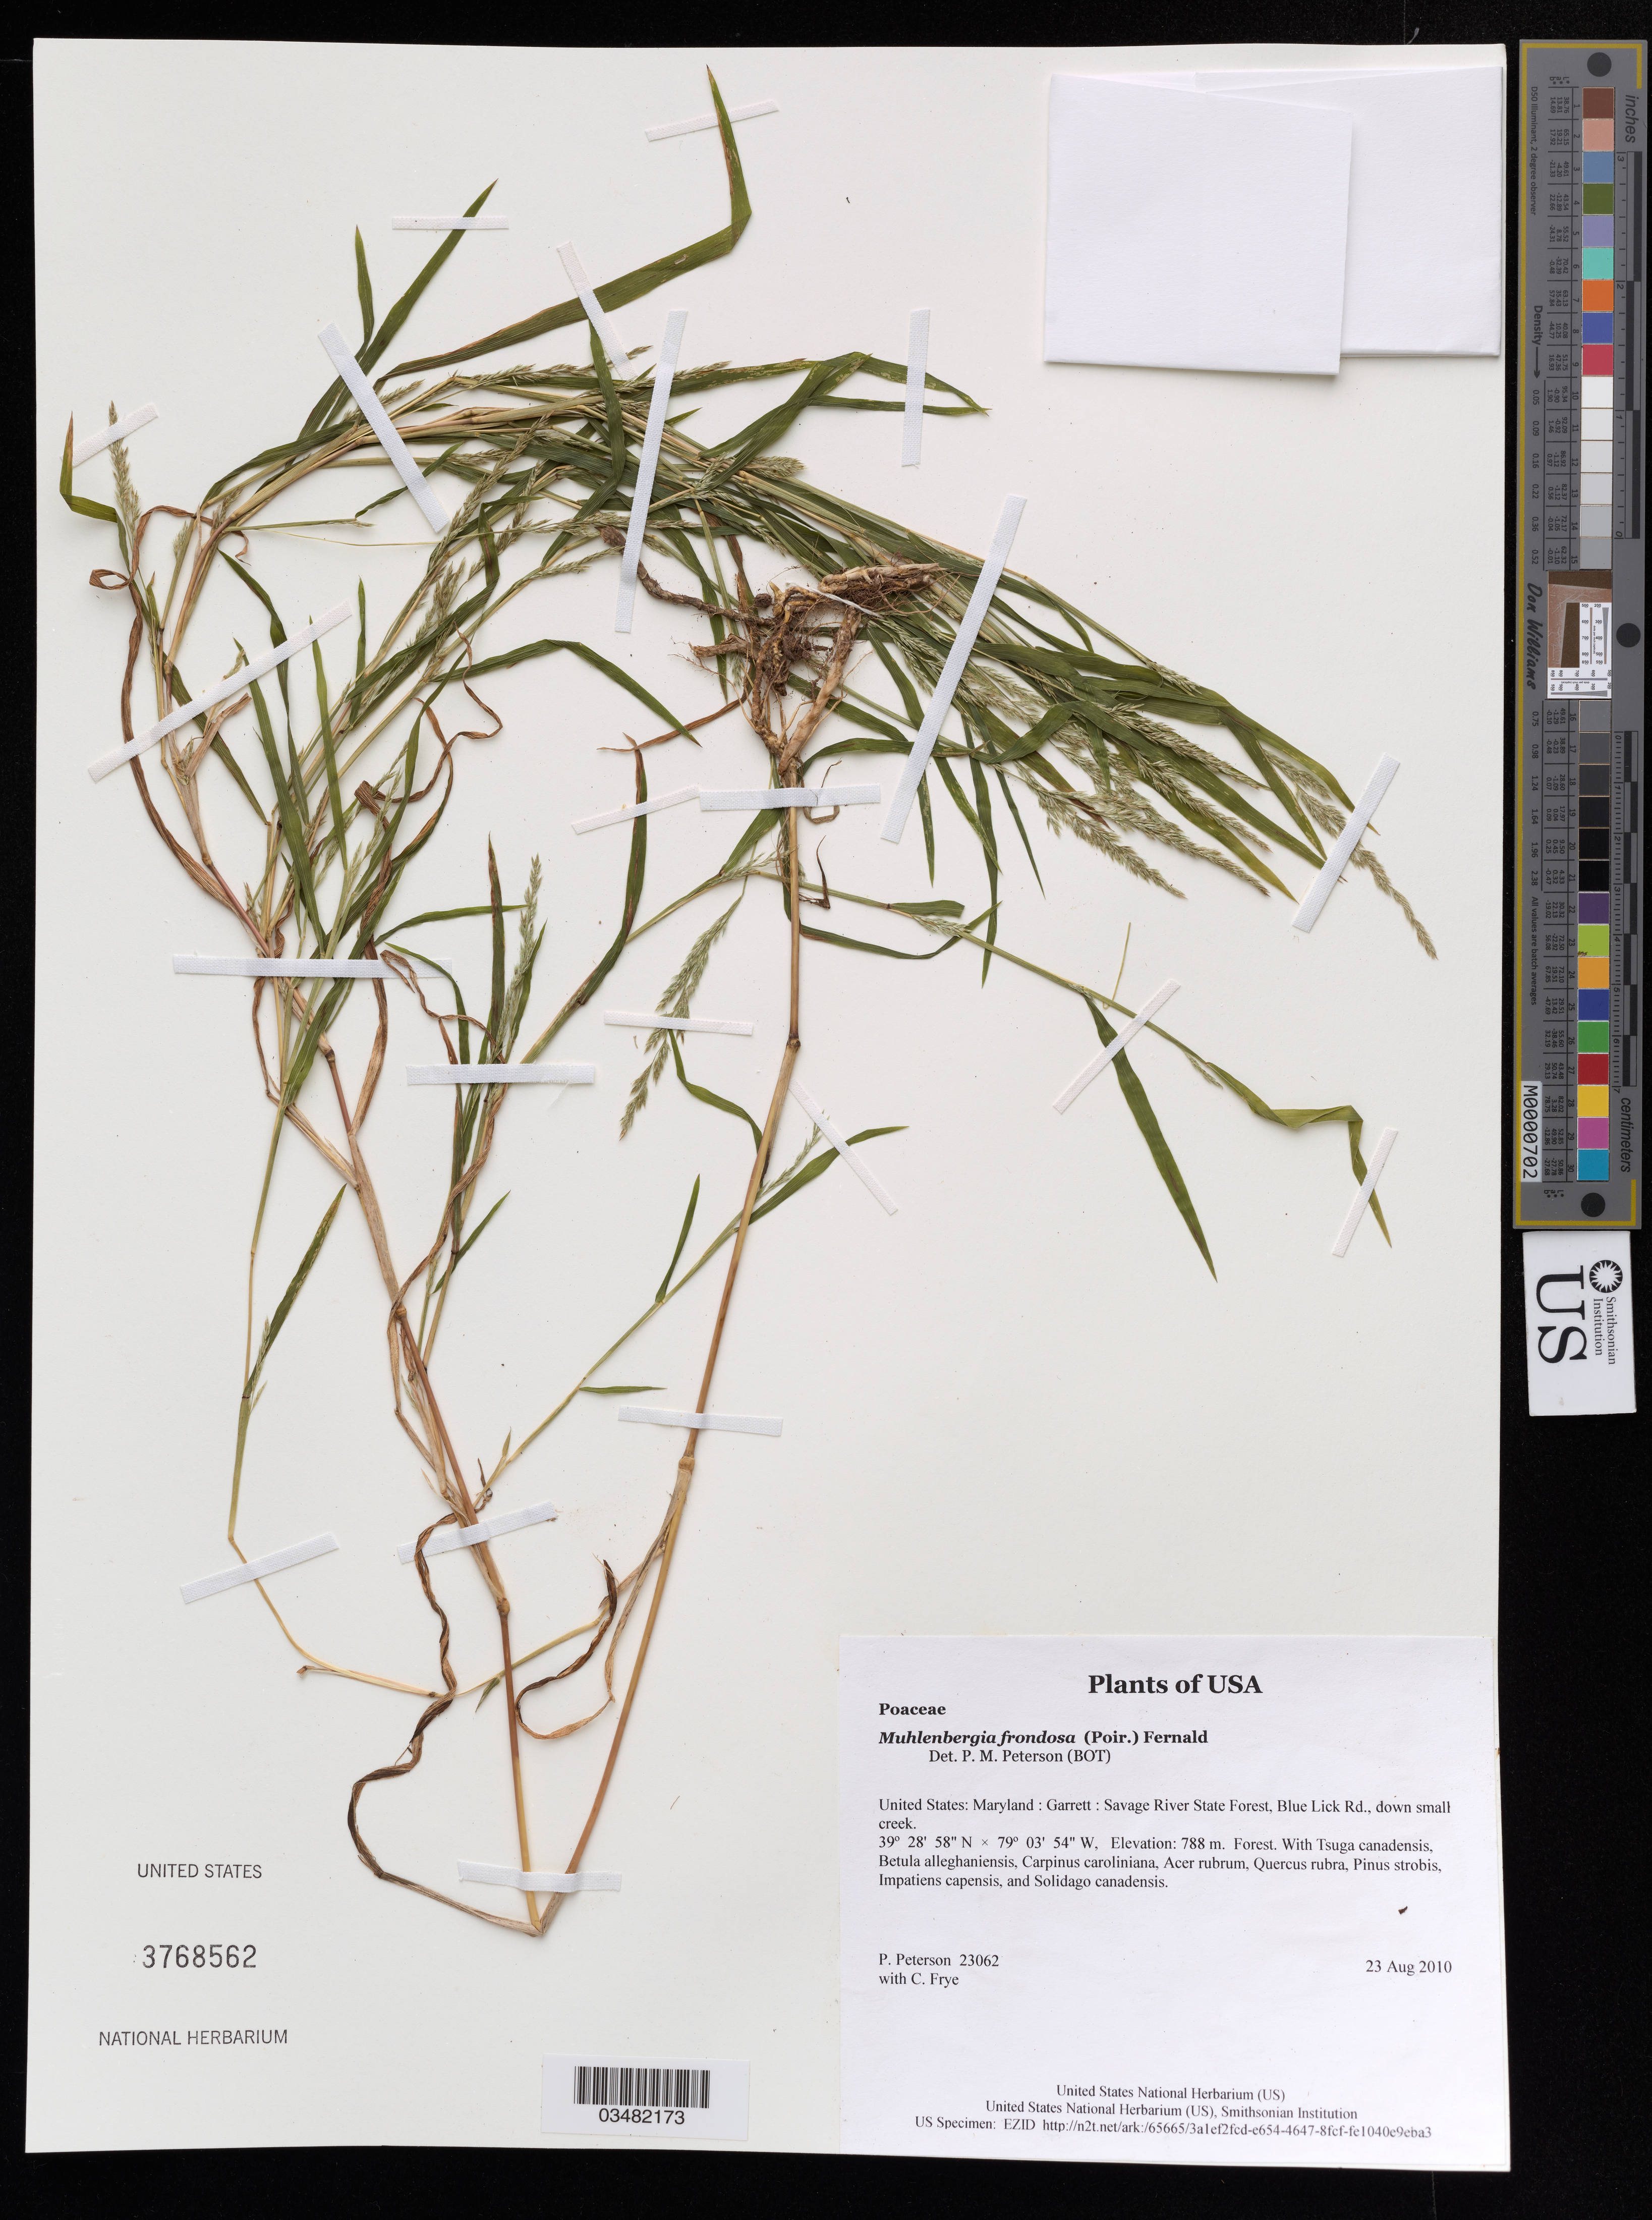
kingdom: Plantae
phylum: Tracheophyta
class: Liliopsida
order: Poales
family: Poaceae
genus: Muhlenbergia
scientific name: Muhlenbergia frondosa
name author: (Poir.) Fernald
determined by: Peterson, Paul M., (BOT), Smithsonian Institution - National Museum of Natural History (UNITED STATES)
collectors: P. M. Peterson & C. Frye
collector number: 23062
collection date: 2010-08-23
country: United States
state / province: Maryland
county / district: Garrett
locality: Savage River State Forest, Blue Lick Rd., down small creek.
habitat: Forest.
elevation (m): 788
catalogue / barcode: US 3768562